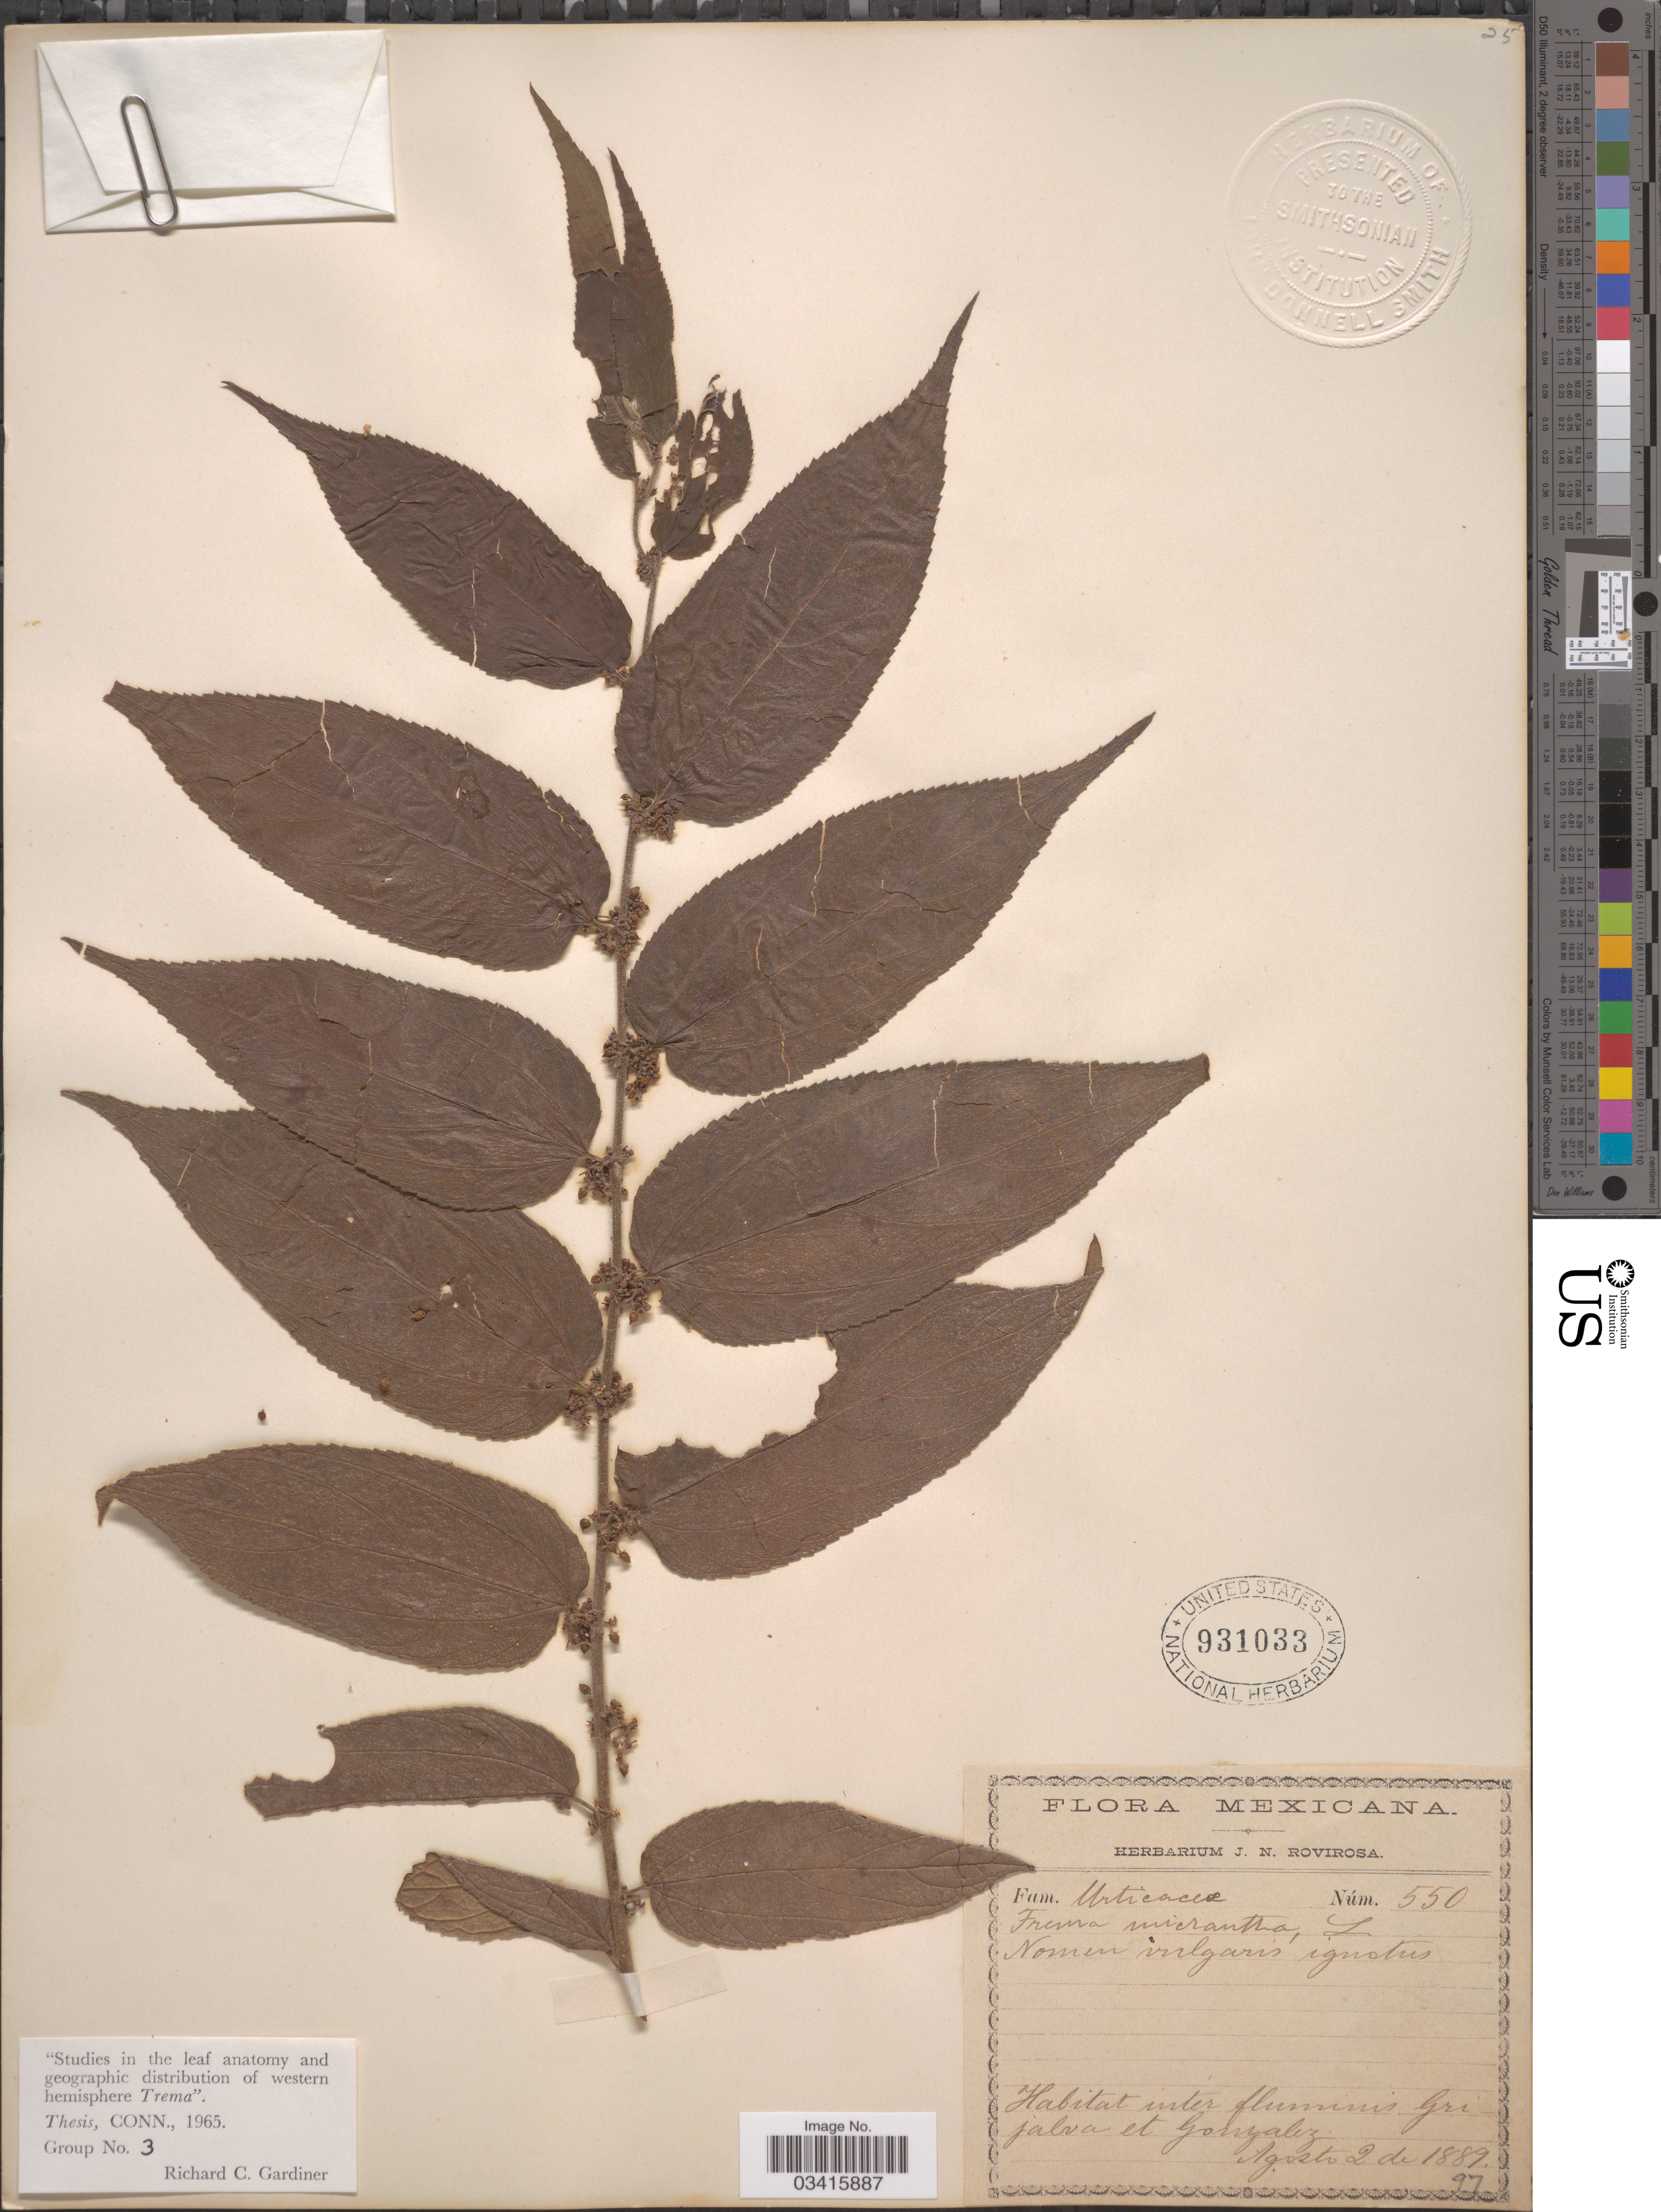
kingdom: Plantae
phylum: Tracheophyta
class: Magnoliopsida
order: Rosales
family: Cannabaceae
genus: Trema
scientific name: Trema micranthum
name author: (L.) Blume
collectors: ex herb. J. N. Rovirosa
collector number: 550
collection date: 1889-08-02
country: Mexico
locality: Inter fluminis Grijalva ey Gonzalez.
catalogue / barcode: US 931033